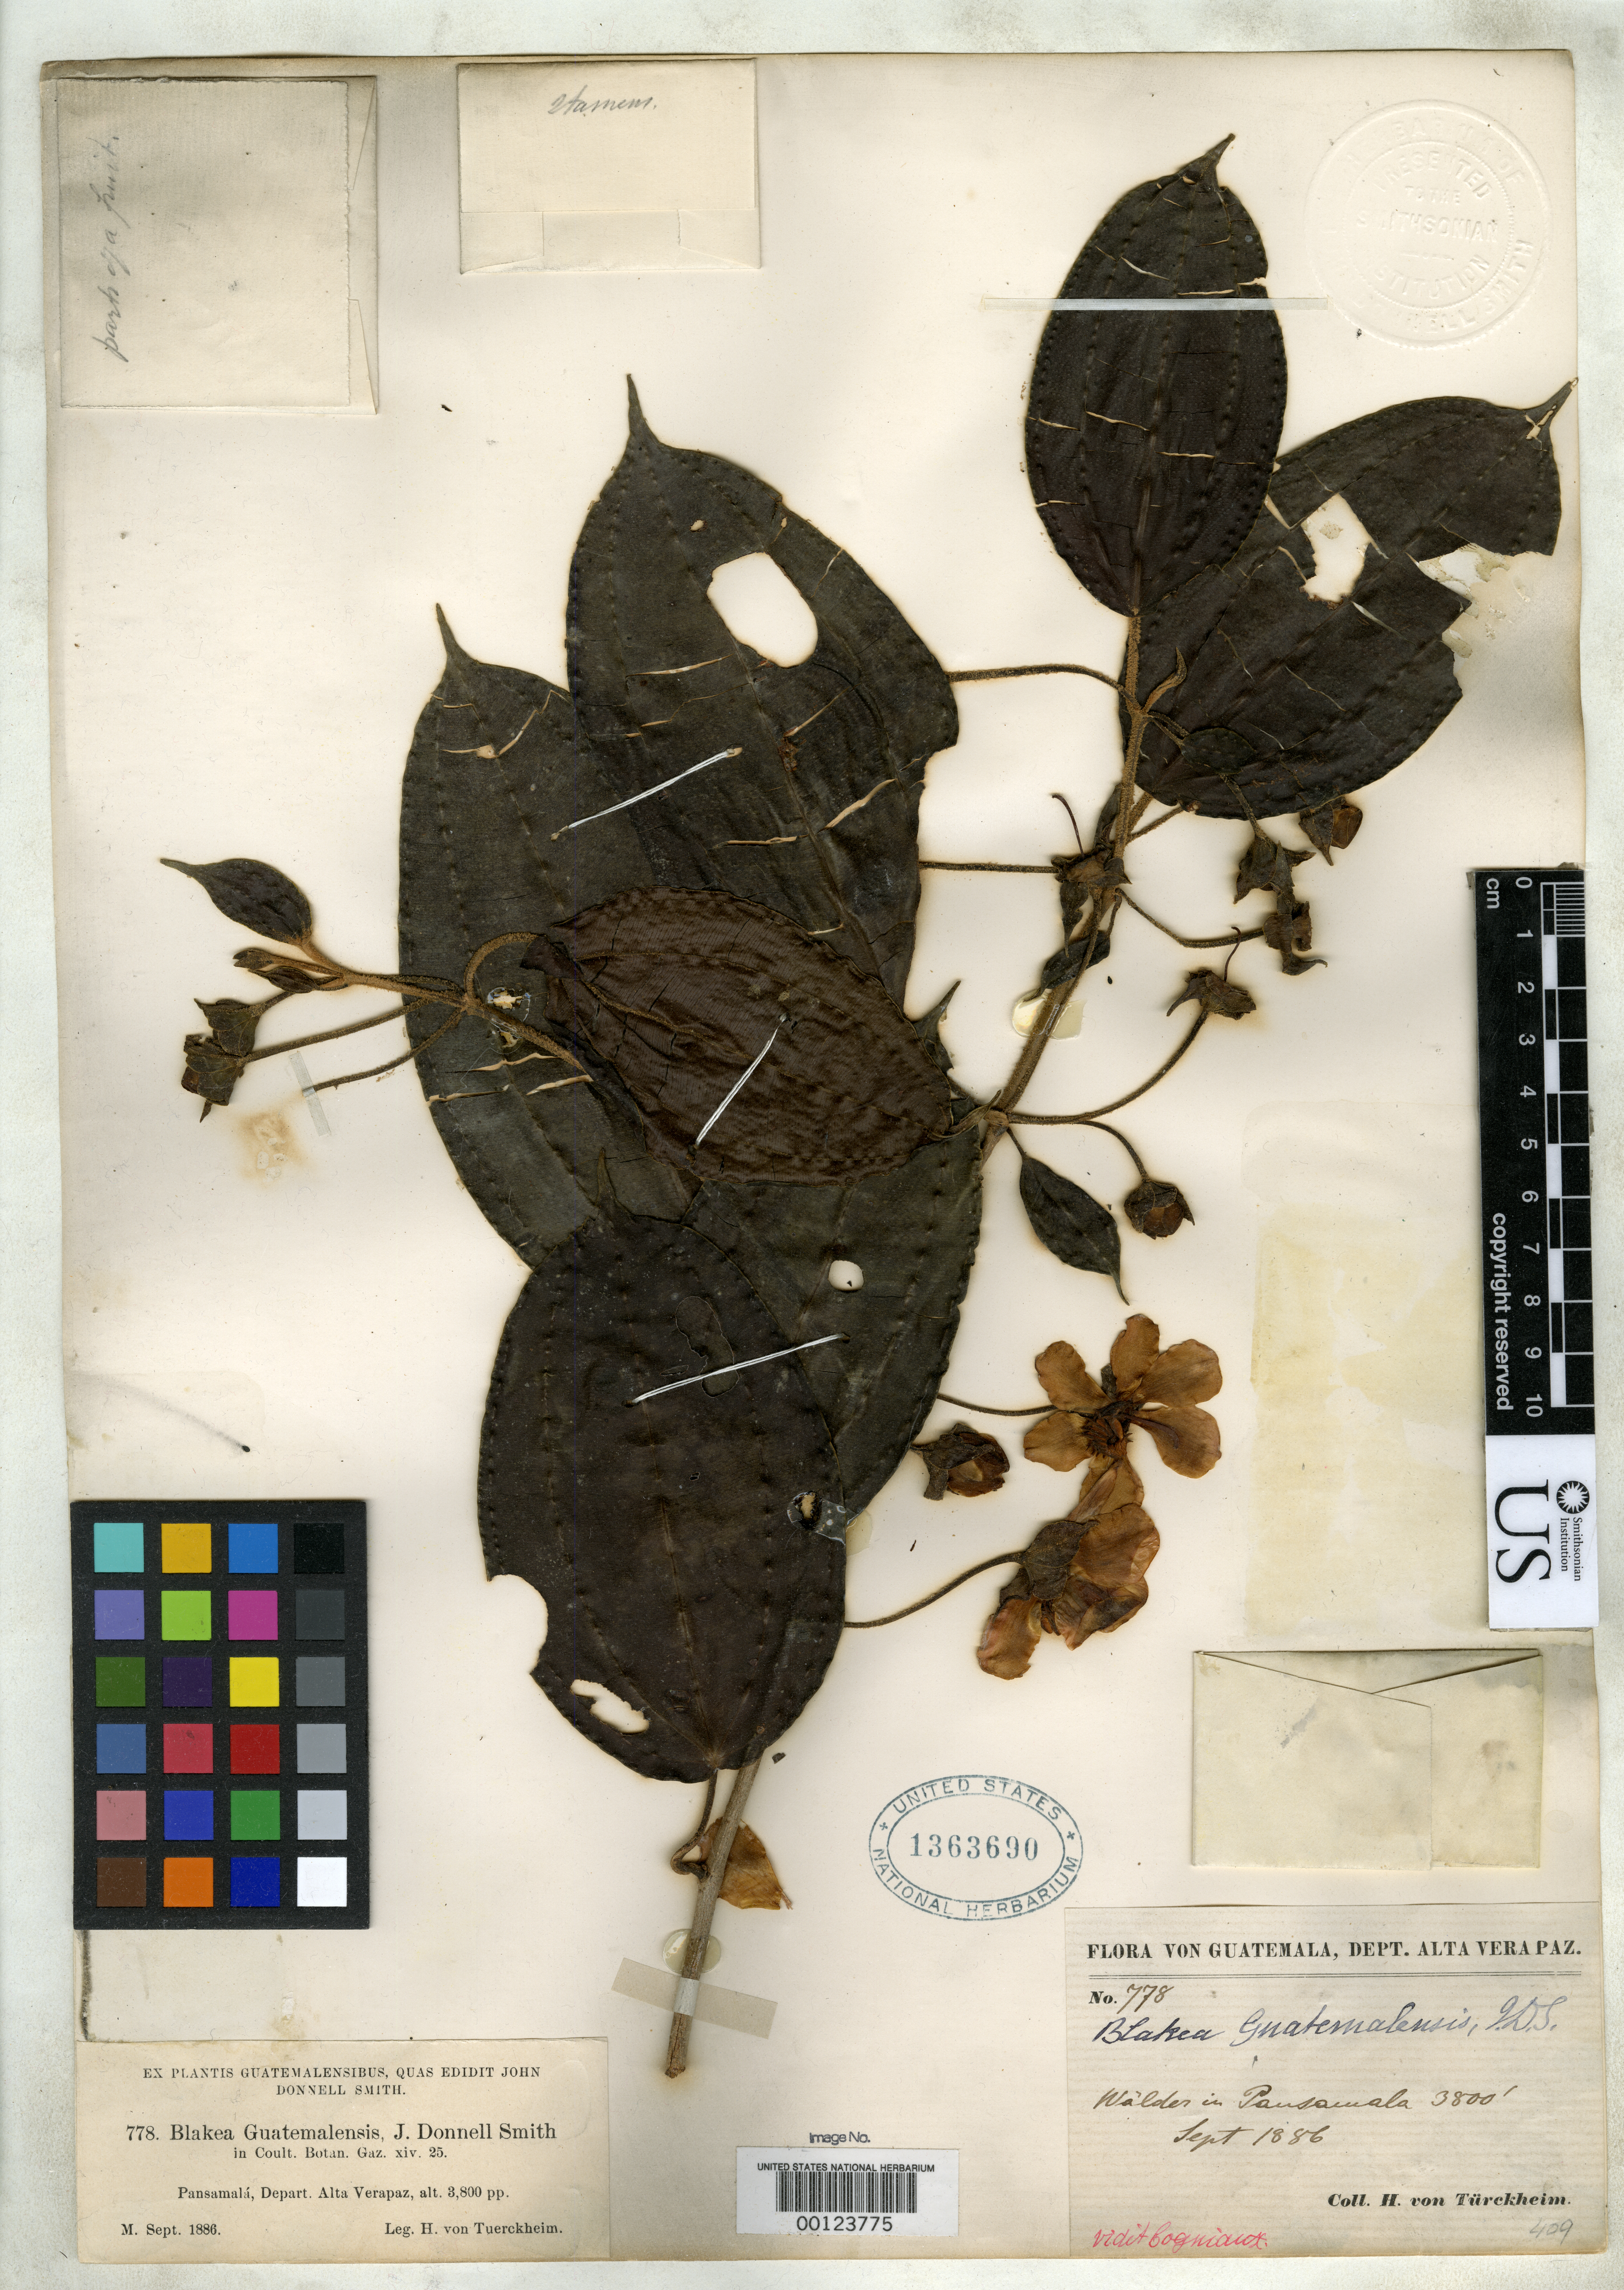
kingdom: Plantae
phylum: Tracheophyta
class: Magnoliopsida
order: Myrtales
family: Melastomataceae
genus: Blakea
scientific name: Blakea guatemalensis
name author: Donn. Sm.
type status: Type Collection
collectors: H. von Türckheim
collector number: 778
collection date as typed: Oct 1885 to -- Sep 1886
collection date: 1885-10/1886-09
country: Guatemala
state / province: Alta Verapaz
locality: Pansamalá.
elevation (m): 1158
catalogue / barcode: US 1363690